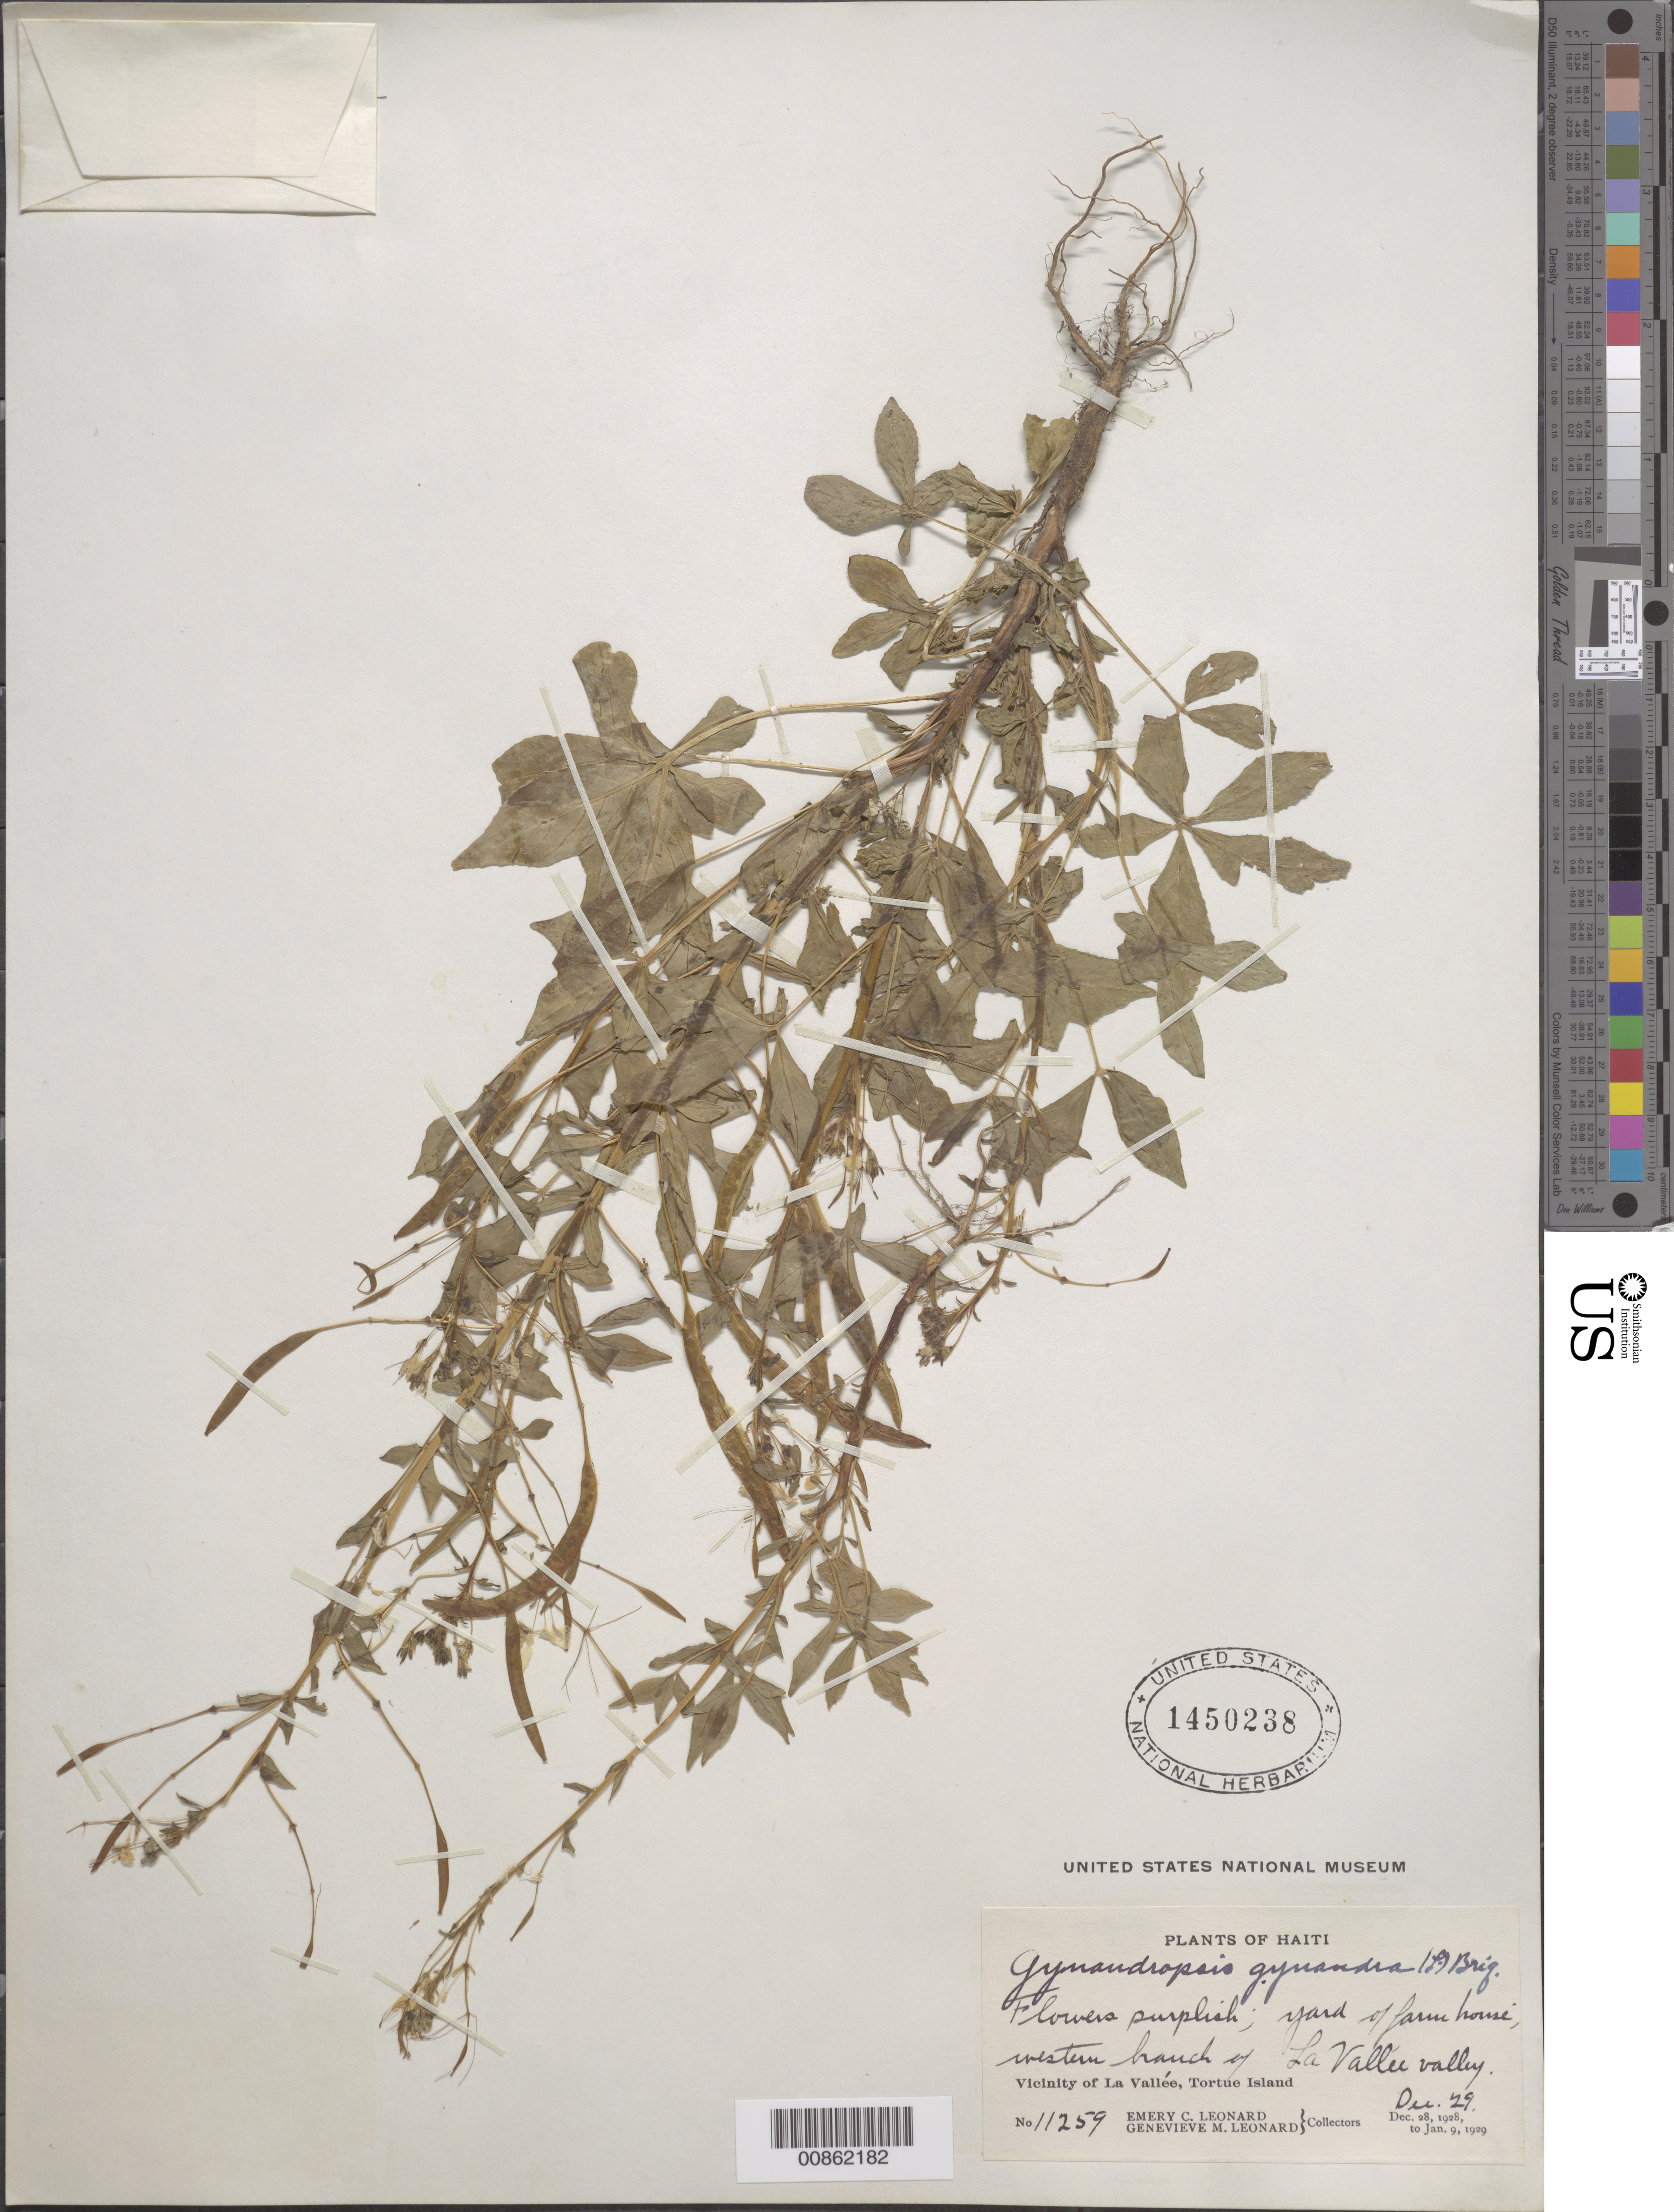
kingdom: Plantae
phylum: Tracheophyta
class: Magnoliopsida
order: Brassicales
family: Cleomaceae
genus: Gynandropsis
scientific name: Gynandropsis gynandra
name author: (L.) Briq.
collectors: E. C. Leonard & G. M. Leonard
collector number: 11259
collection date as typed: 29 Dec 1928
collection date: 1928-12-29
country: Haiti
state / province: Nord-Óuest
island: Île de la Tortue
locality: Vicinity of La Vallée, Tortue Island. Western branch of La Vallée Valley.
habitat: Yard of farm house.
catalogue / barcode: US 1450238